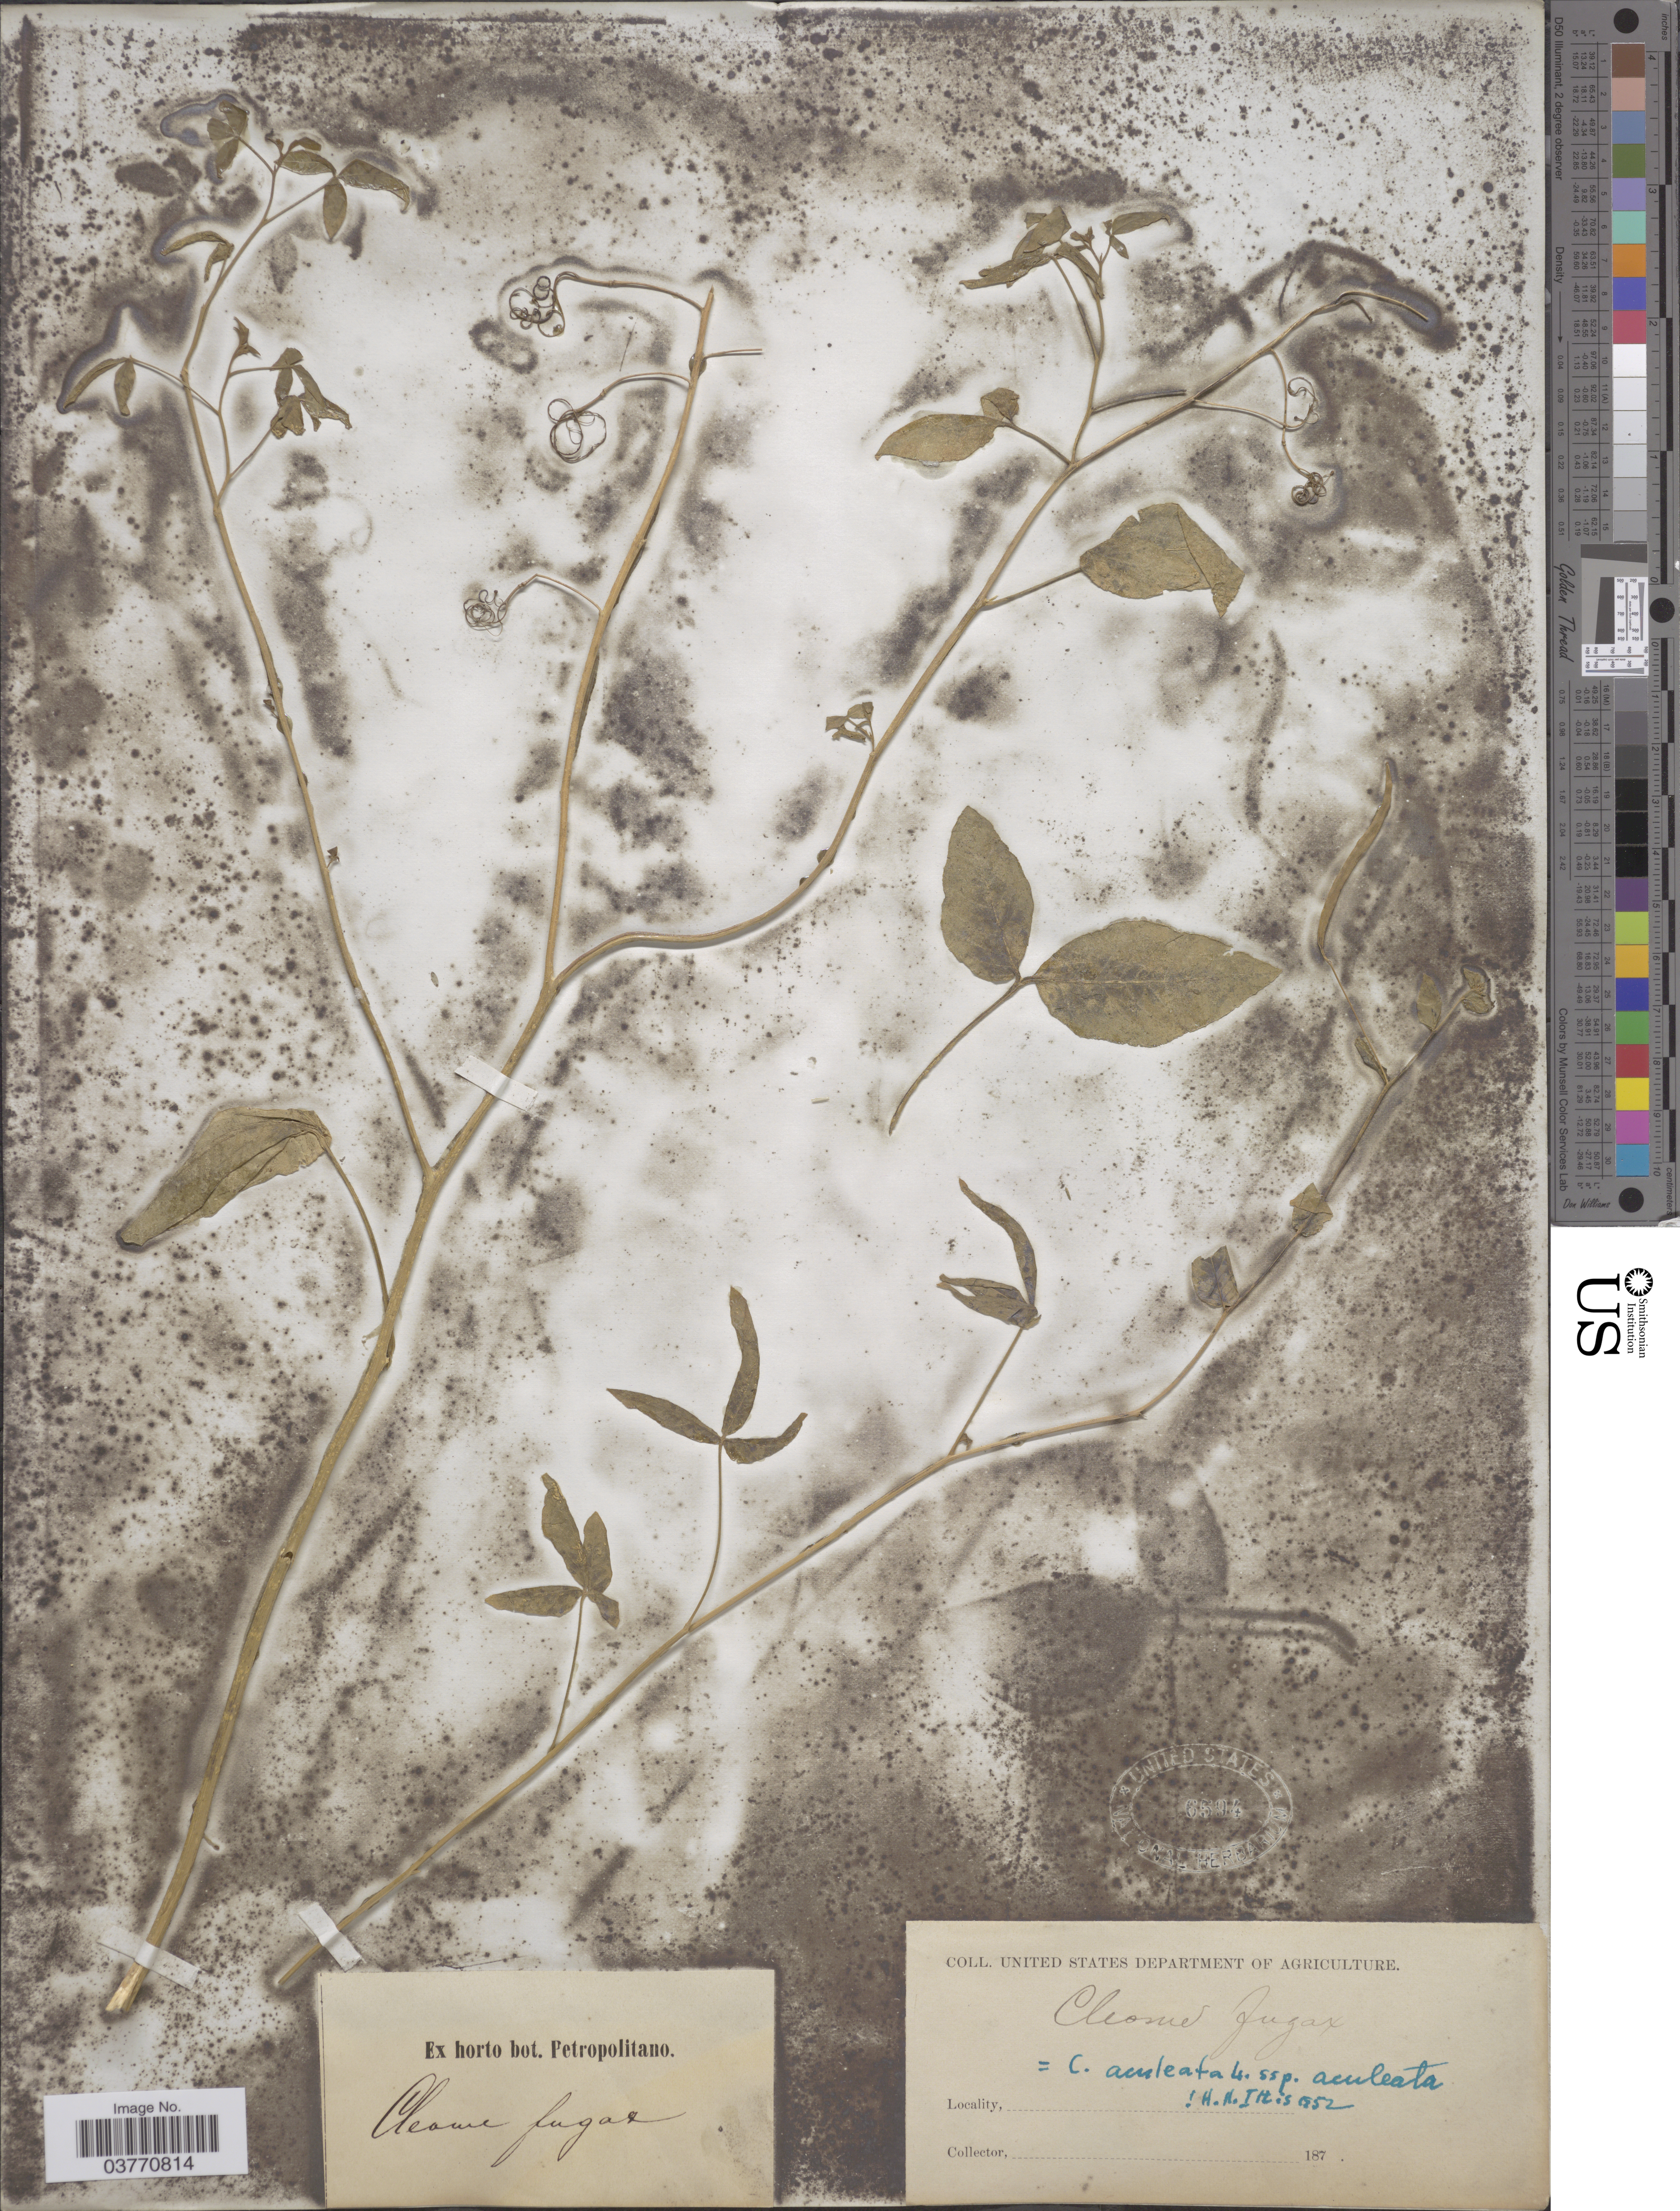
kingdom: Plantae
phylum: Tracheophyta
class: Magnoliopsida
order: Brassicales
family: Cleomaceae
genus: Tarenaya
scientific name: Tarenaya aculeata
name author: (L.) Soares Neto & Roalson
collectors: ex Horto Bot. Petropolitano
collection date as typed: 187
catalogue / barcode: US 6594